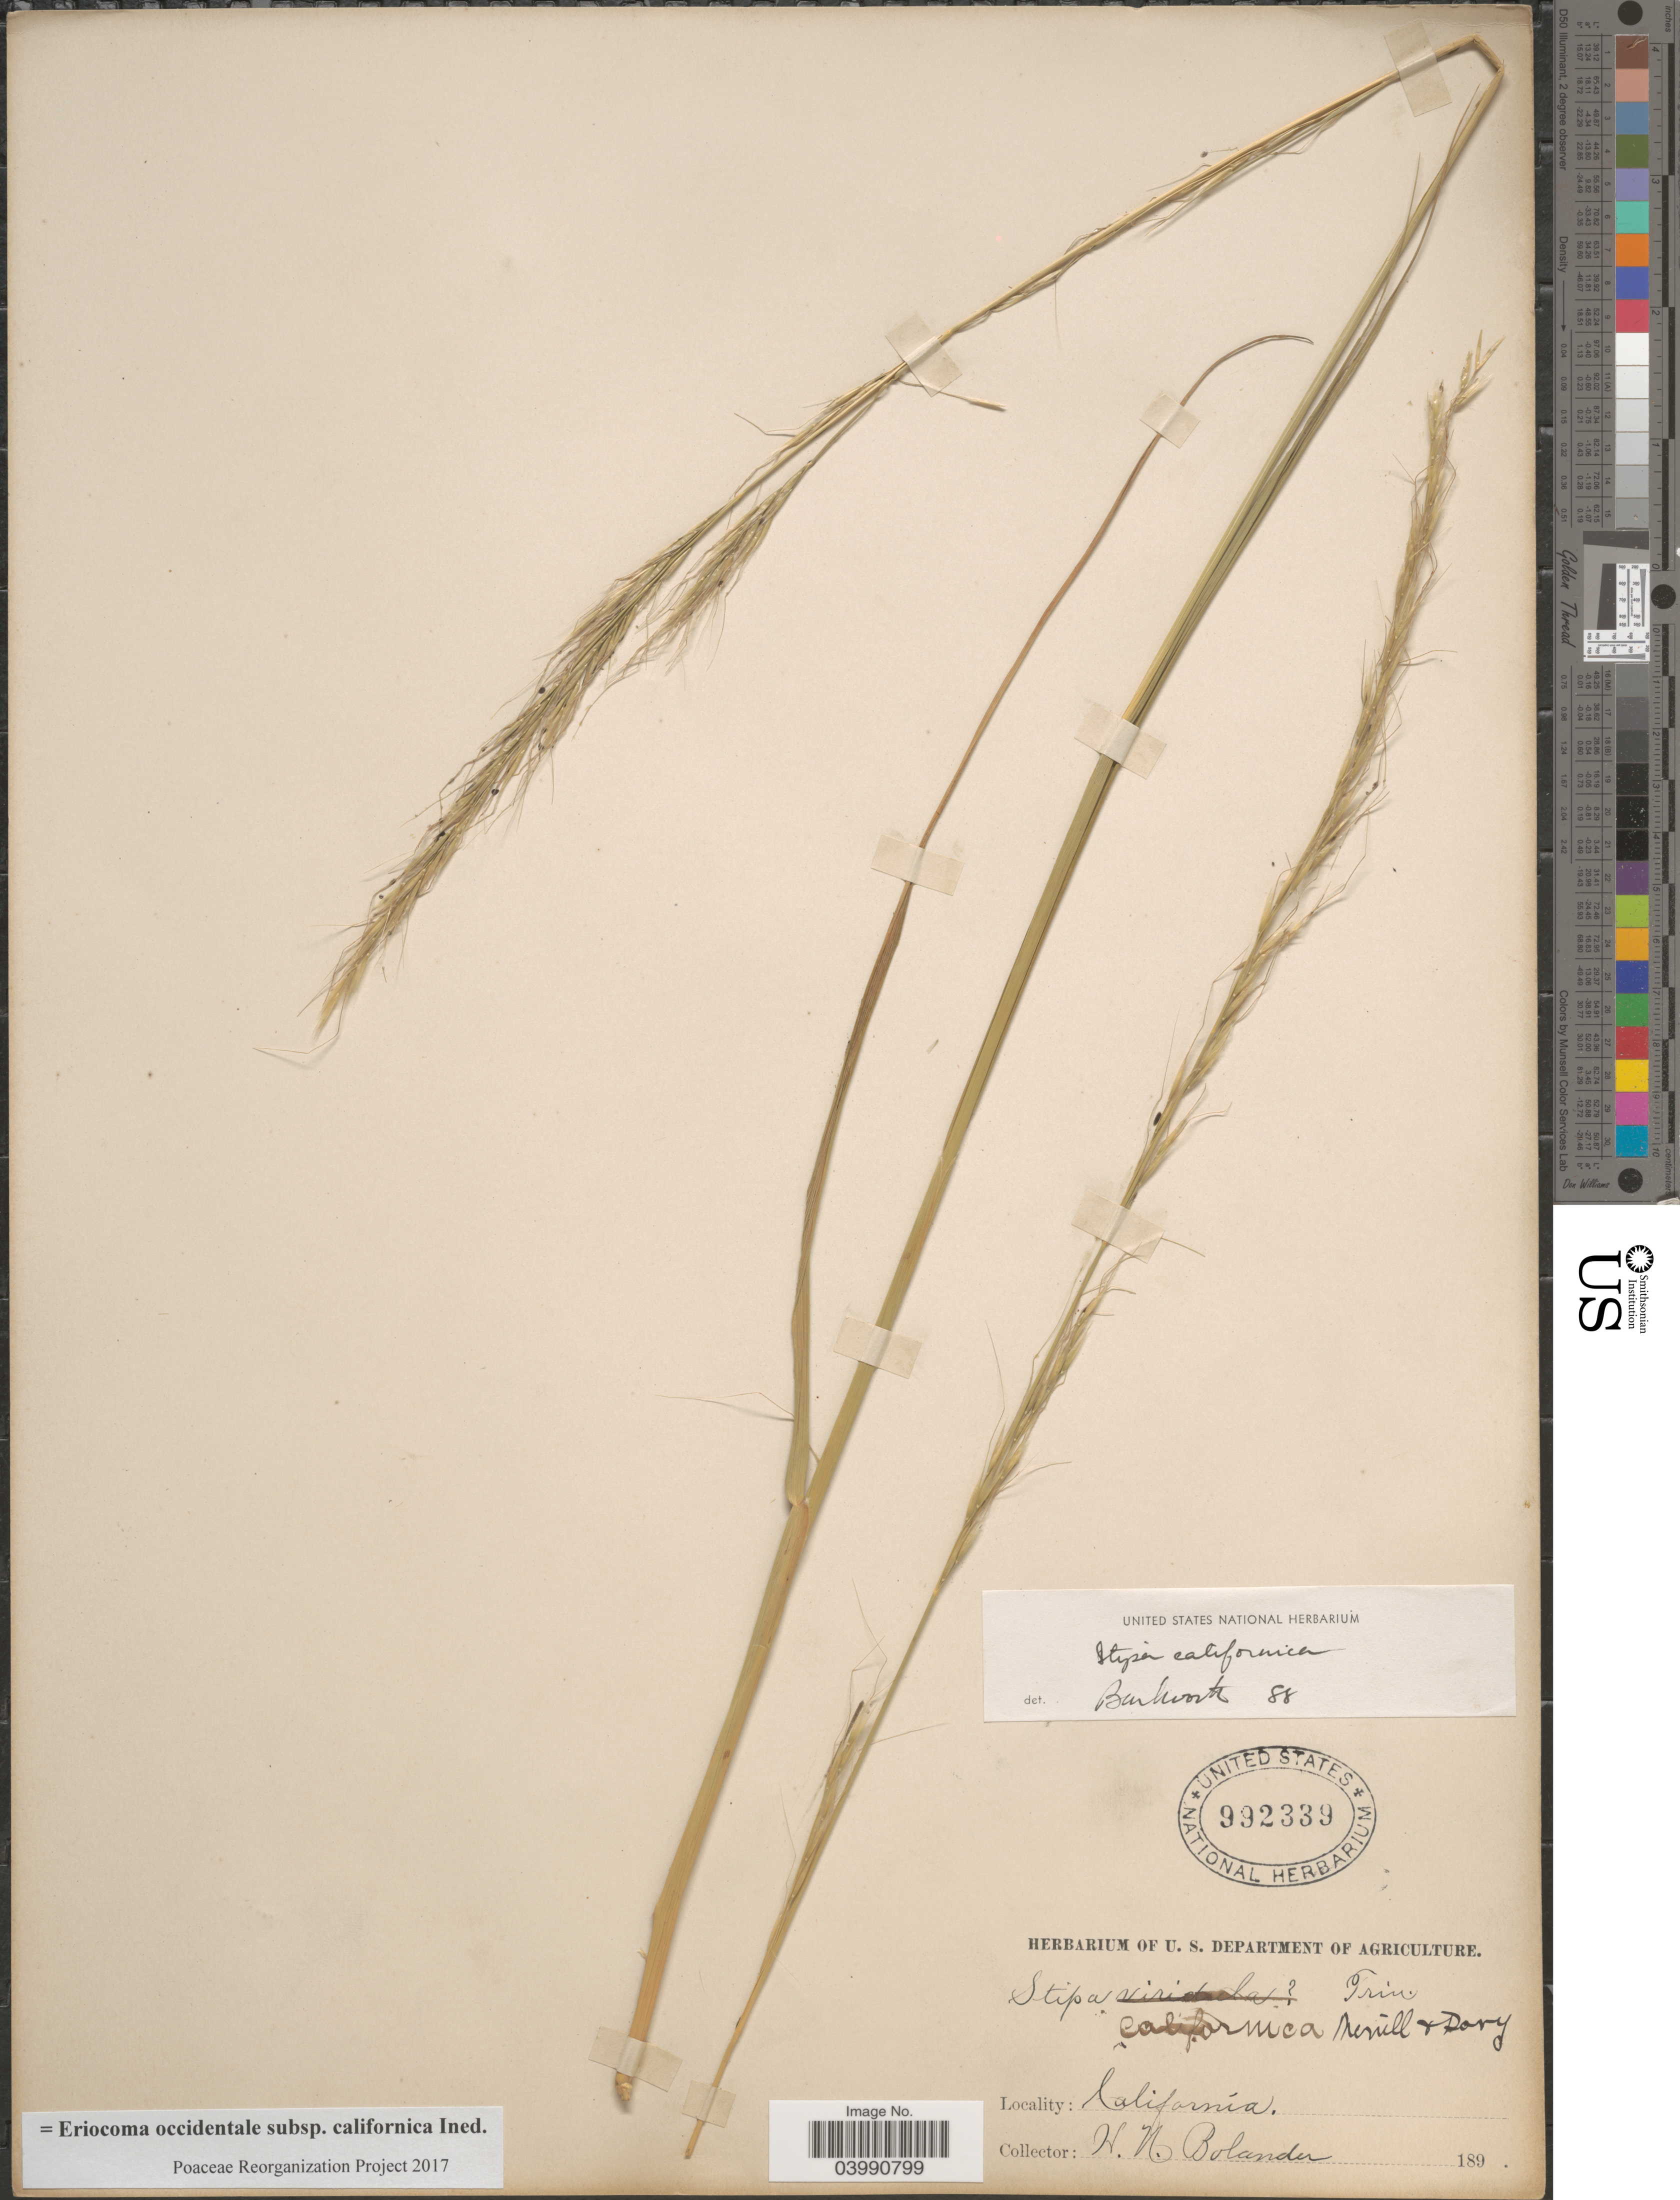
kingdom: Plantae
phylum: Tracheophyta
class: Liliopsida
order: Poales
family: Poaceae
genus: Eriocoma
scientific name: Eriocoma occidentalis subsp. californica ined.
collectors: H. Bolander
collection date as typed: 189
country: United States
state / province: California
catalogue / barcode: US 992339